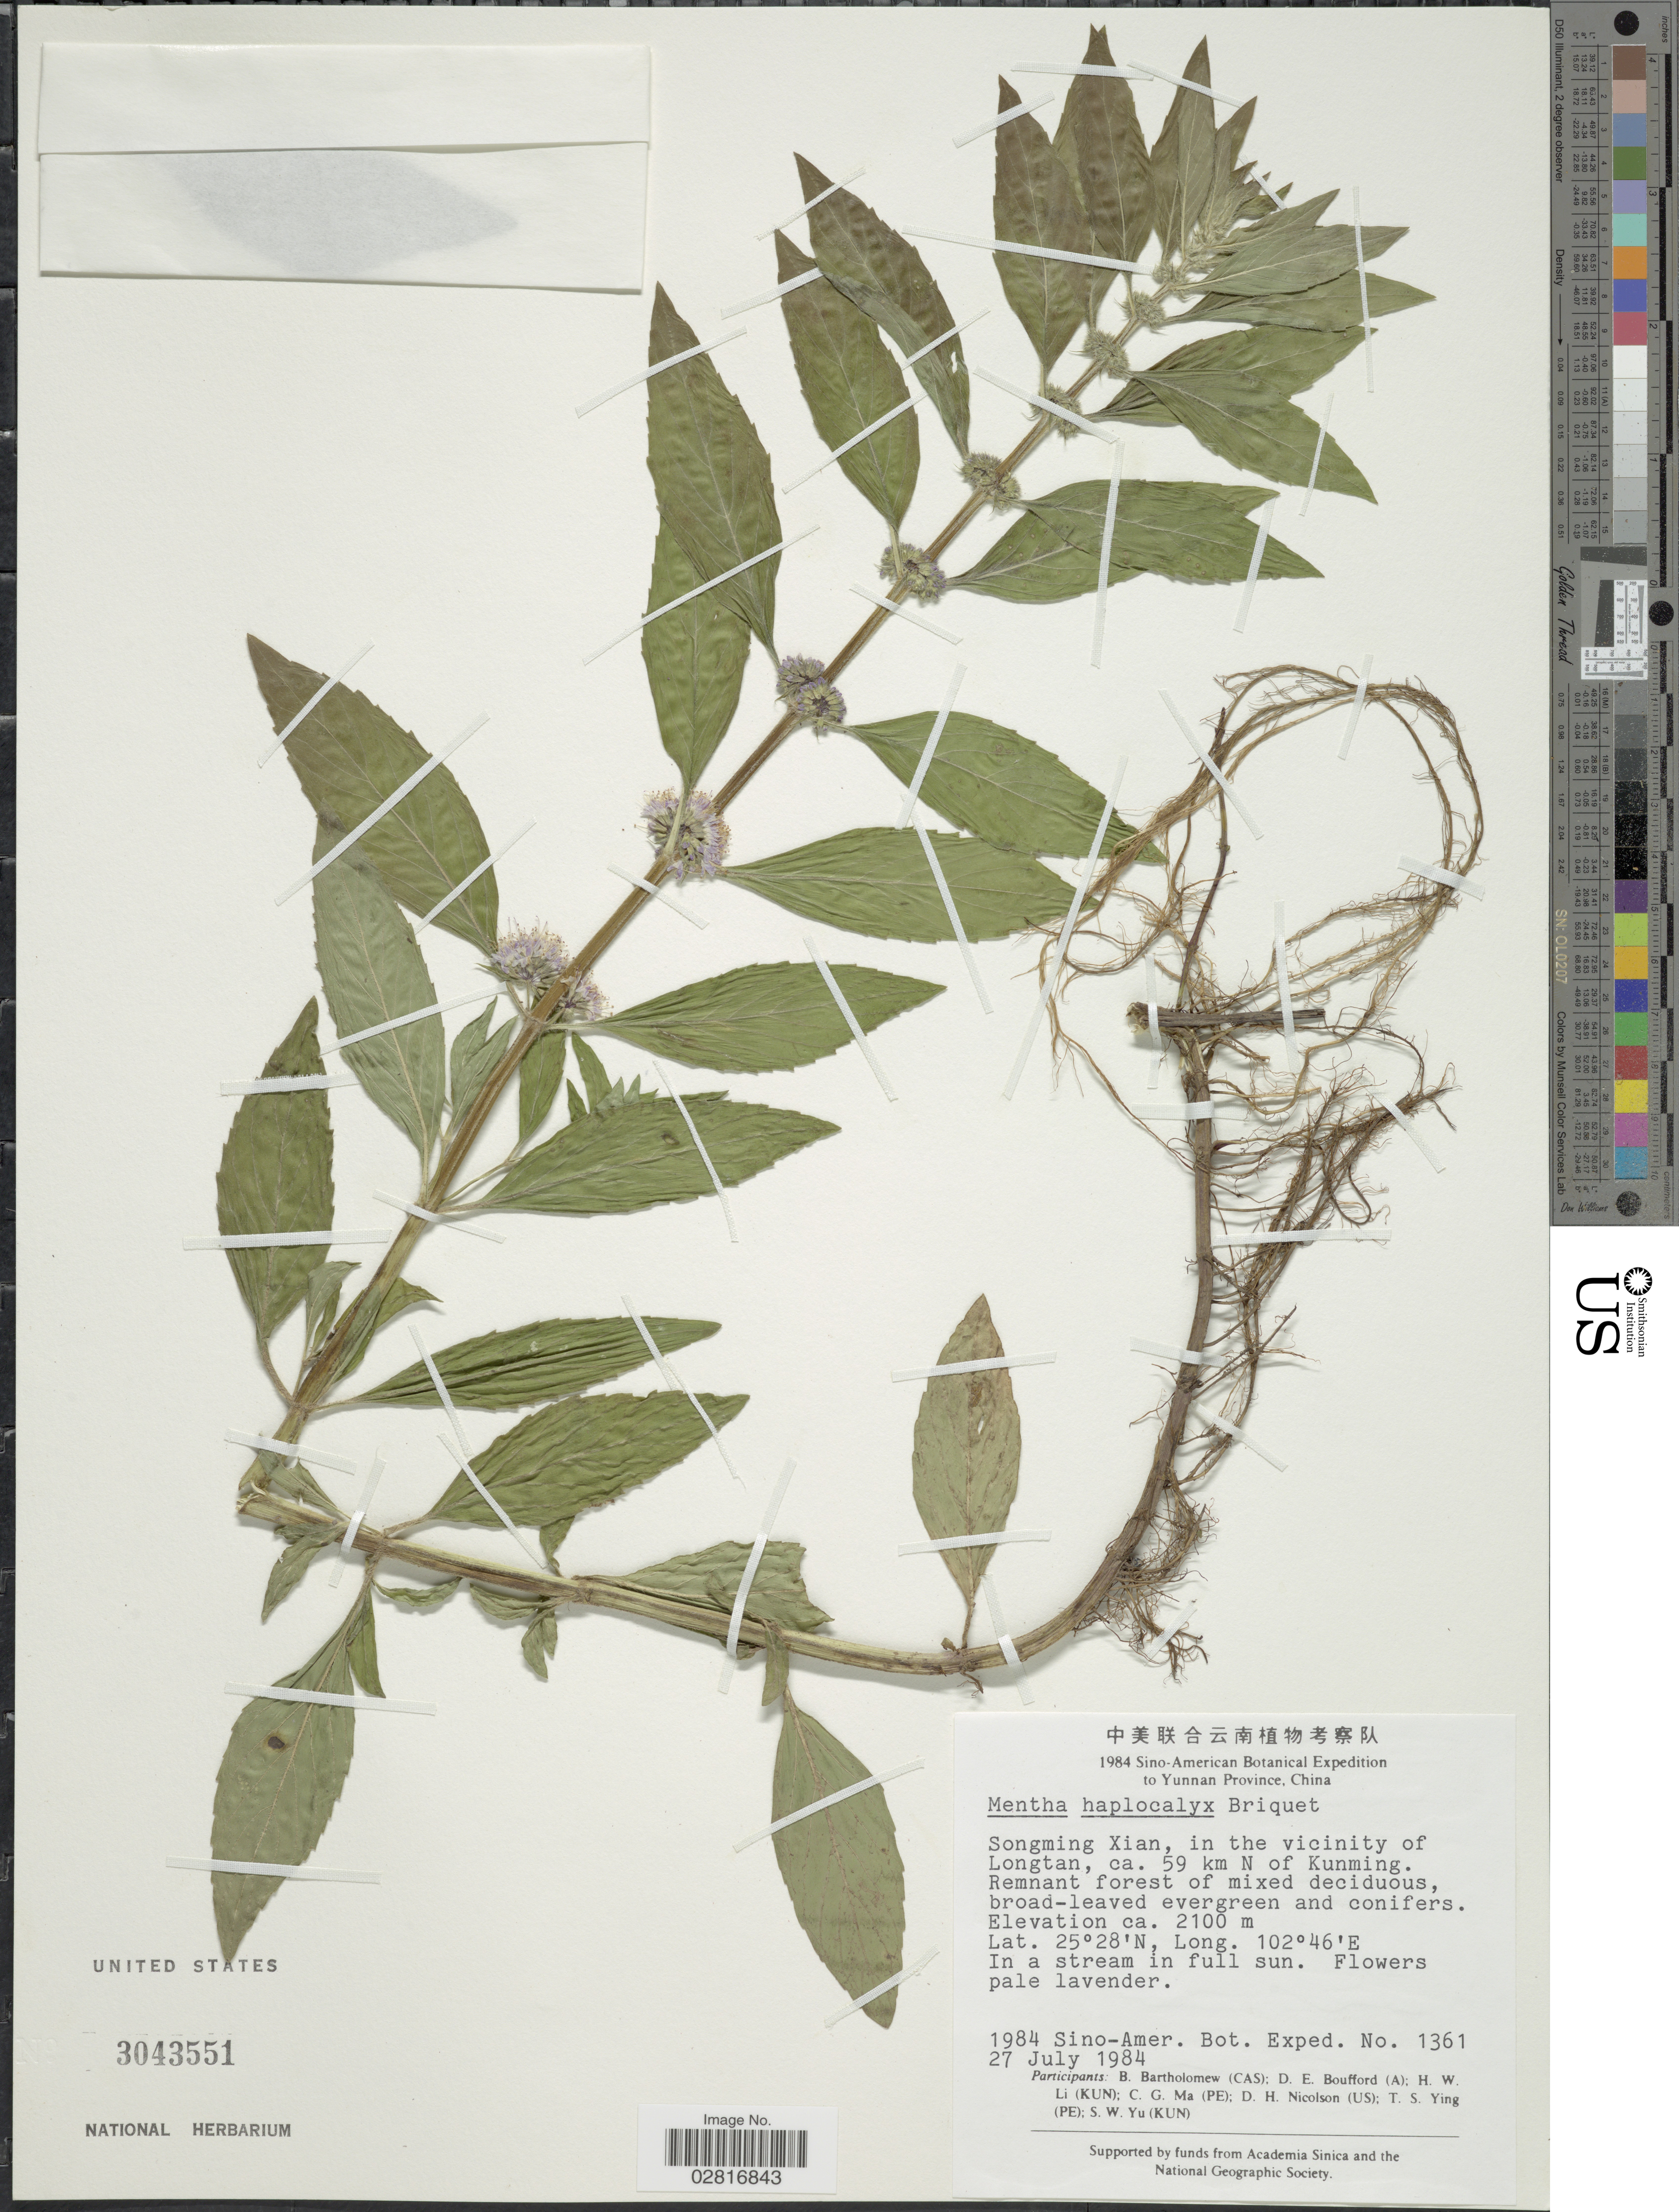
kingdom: Plantae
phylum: Tracheophyta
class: Magnoliopsida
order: Lamiales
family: Lamiaceae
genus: Mentha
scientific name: Mentha haplocalyx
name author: Briq.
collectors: Sino-Amer. Bot. Exped. 1984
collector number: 1361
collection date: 1984-07-27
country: China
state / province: Yunnan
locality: Yunnan Province, China, Songming Xian, in the vicinity of Longtan, ca. 59 km N of Kunming.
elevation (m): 2100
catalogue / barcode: US 3043551